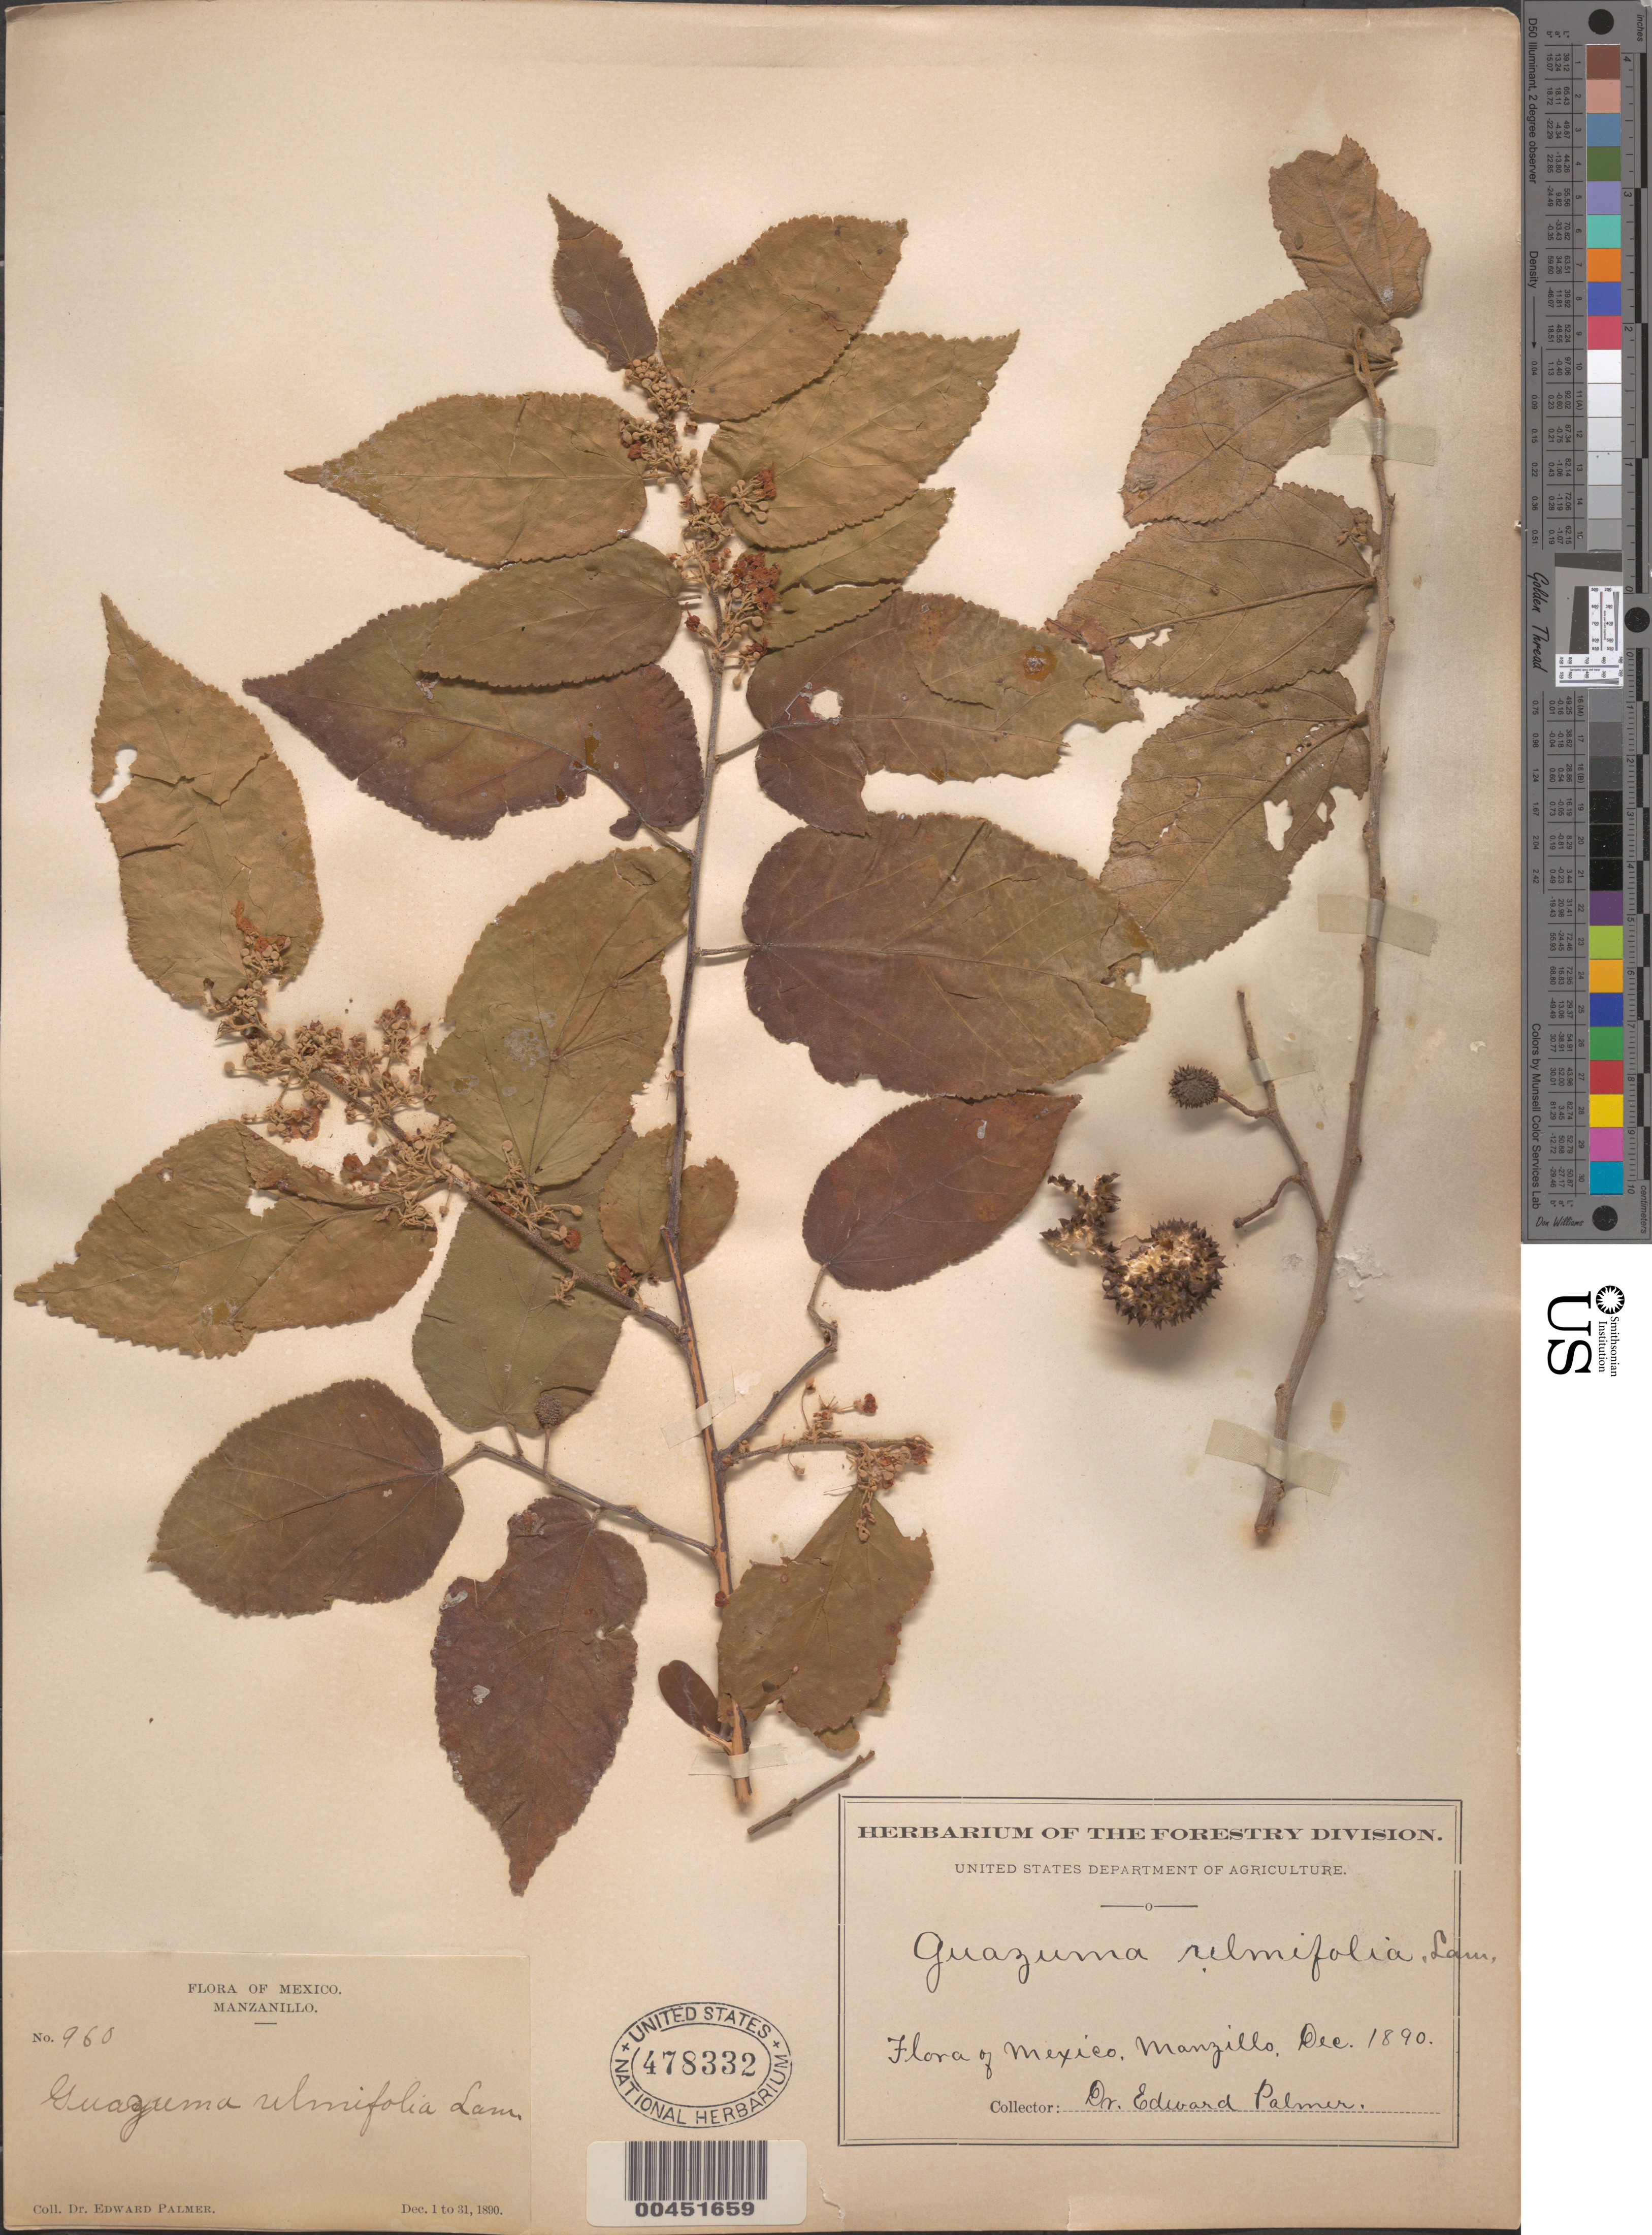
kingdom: Plantae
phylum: Tracheophyta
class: Magnoliopsida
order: Malvales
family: Malvaceae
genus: Guazuma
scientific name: Guazuma ulmifolia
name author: Lam.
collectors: E. Palmer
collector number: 960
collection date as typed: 01 Dec 1890 to 30 Dec 1890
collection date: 1890-12-01/1890-12-30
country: Mexico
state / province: Colima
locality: Manzanillo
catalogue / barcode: US 478332